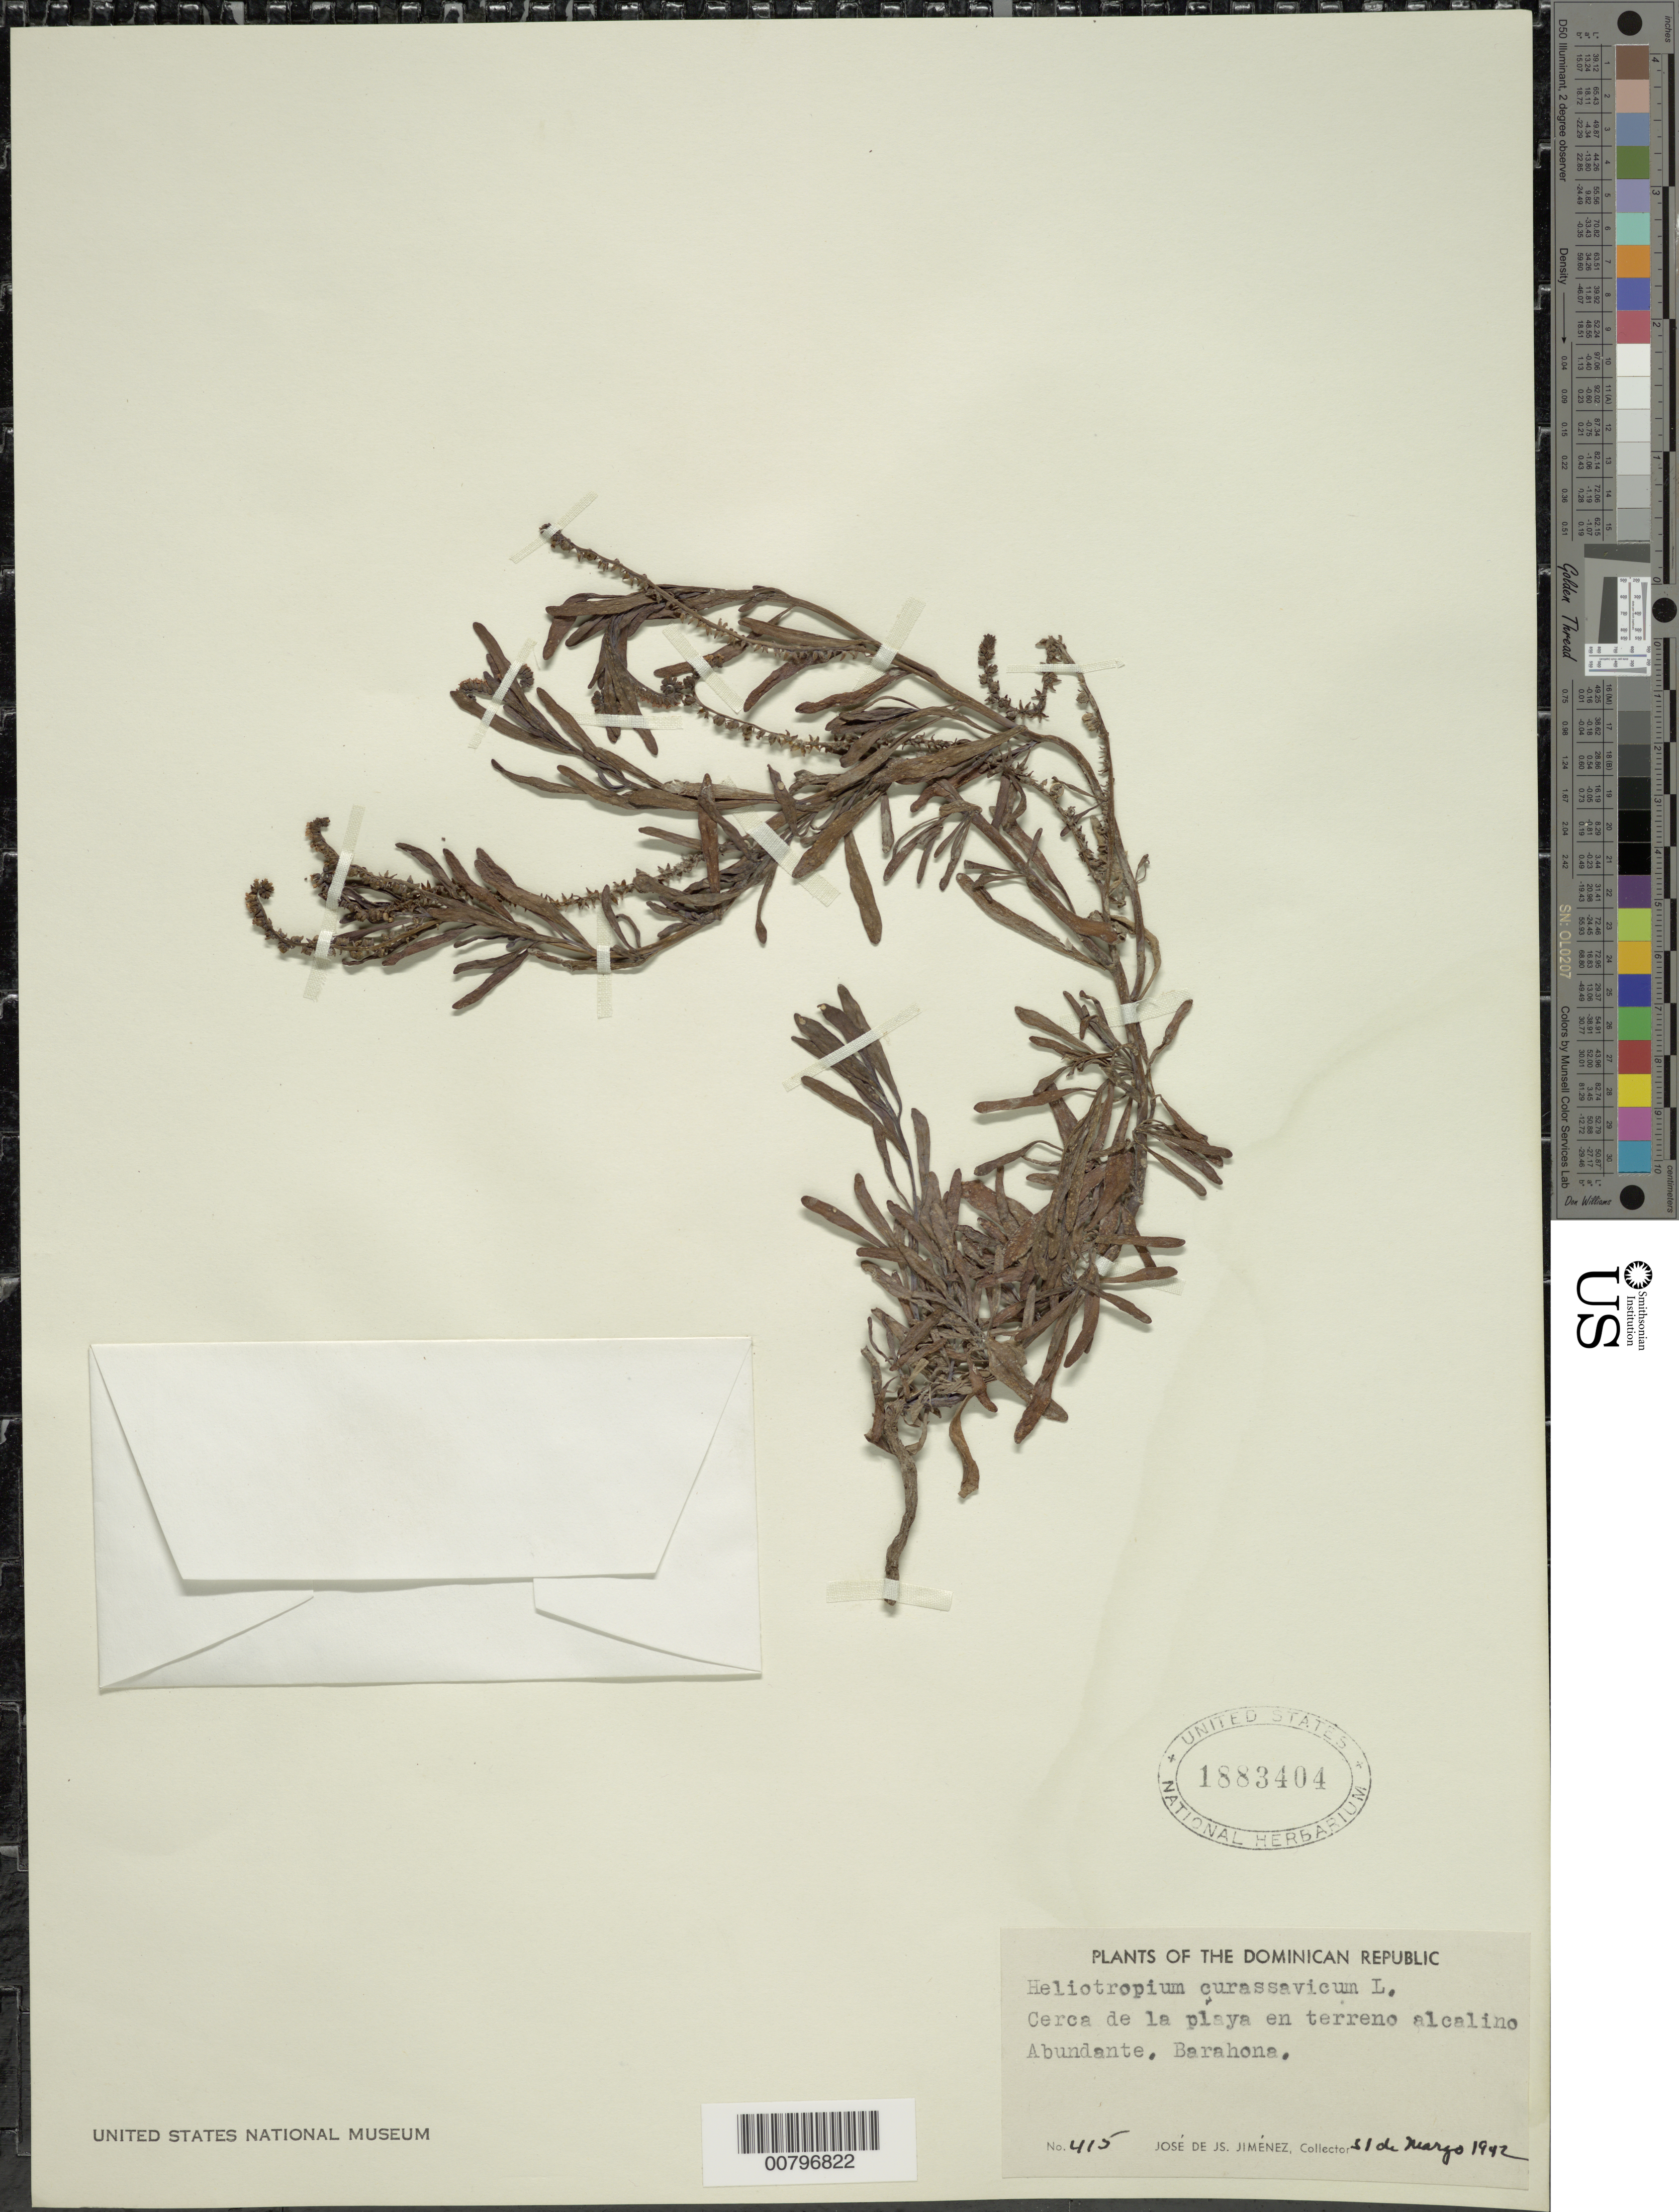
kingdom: Plantae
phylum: Tracheophyta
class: Magnoliopsida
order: Boraginales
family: Heliotropiaceae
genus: Heliotropium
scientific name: Heliotropium curassavicum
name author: L.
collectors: J. J. Jiménez Almonte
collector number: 415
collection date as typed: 31 Mar 1942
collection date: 1942-03-31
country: Dominican Republic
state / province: Barahona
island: Hispaniola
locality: Near beach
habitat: Alkaline soil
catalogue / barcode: US 1883404